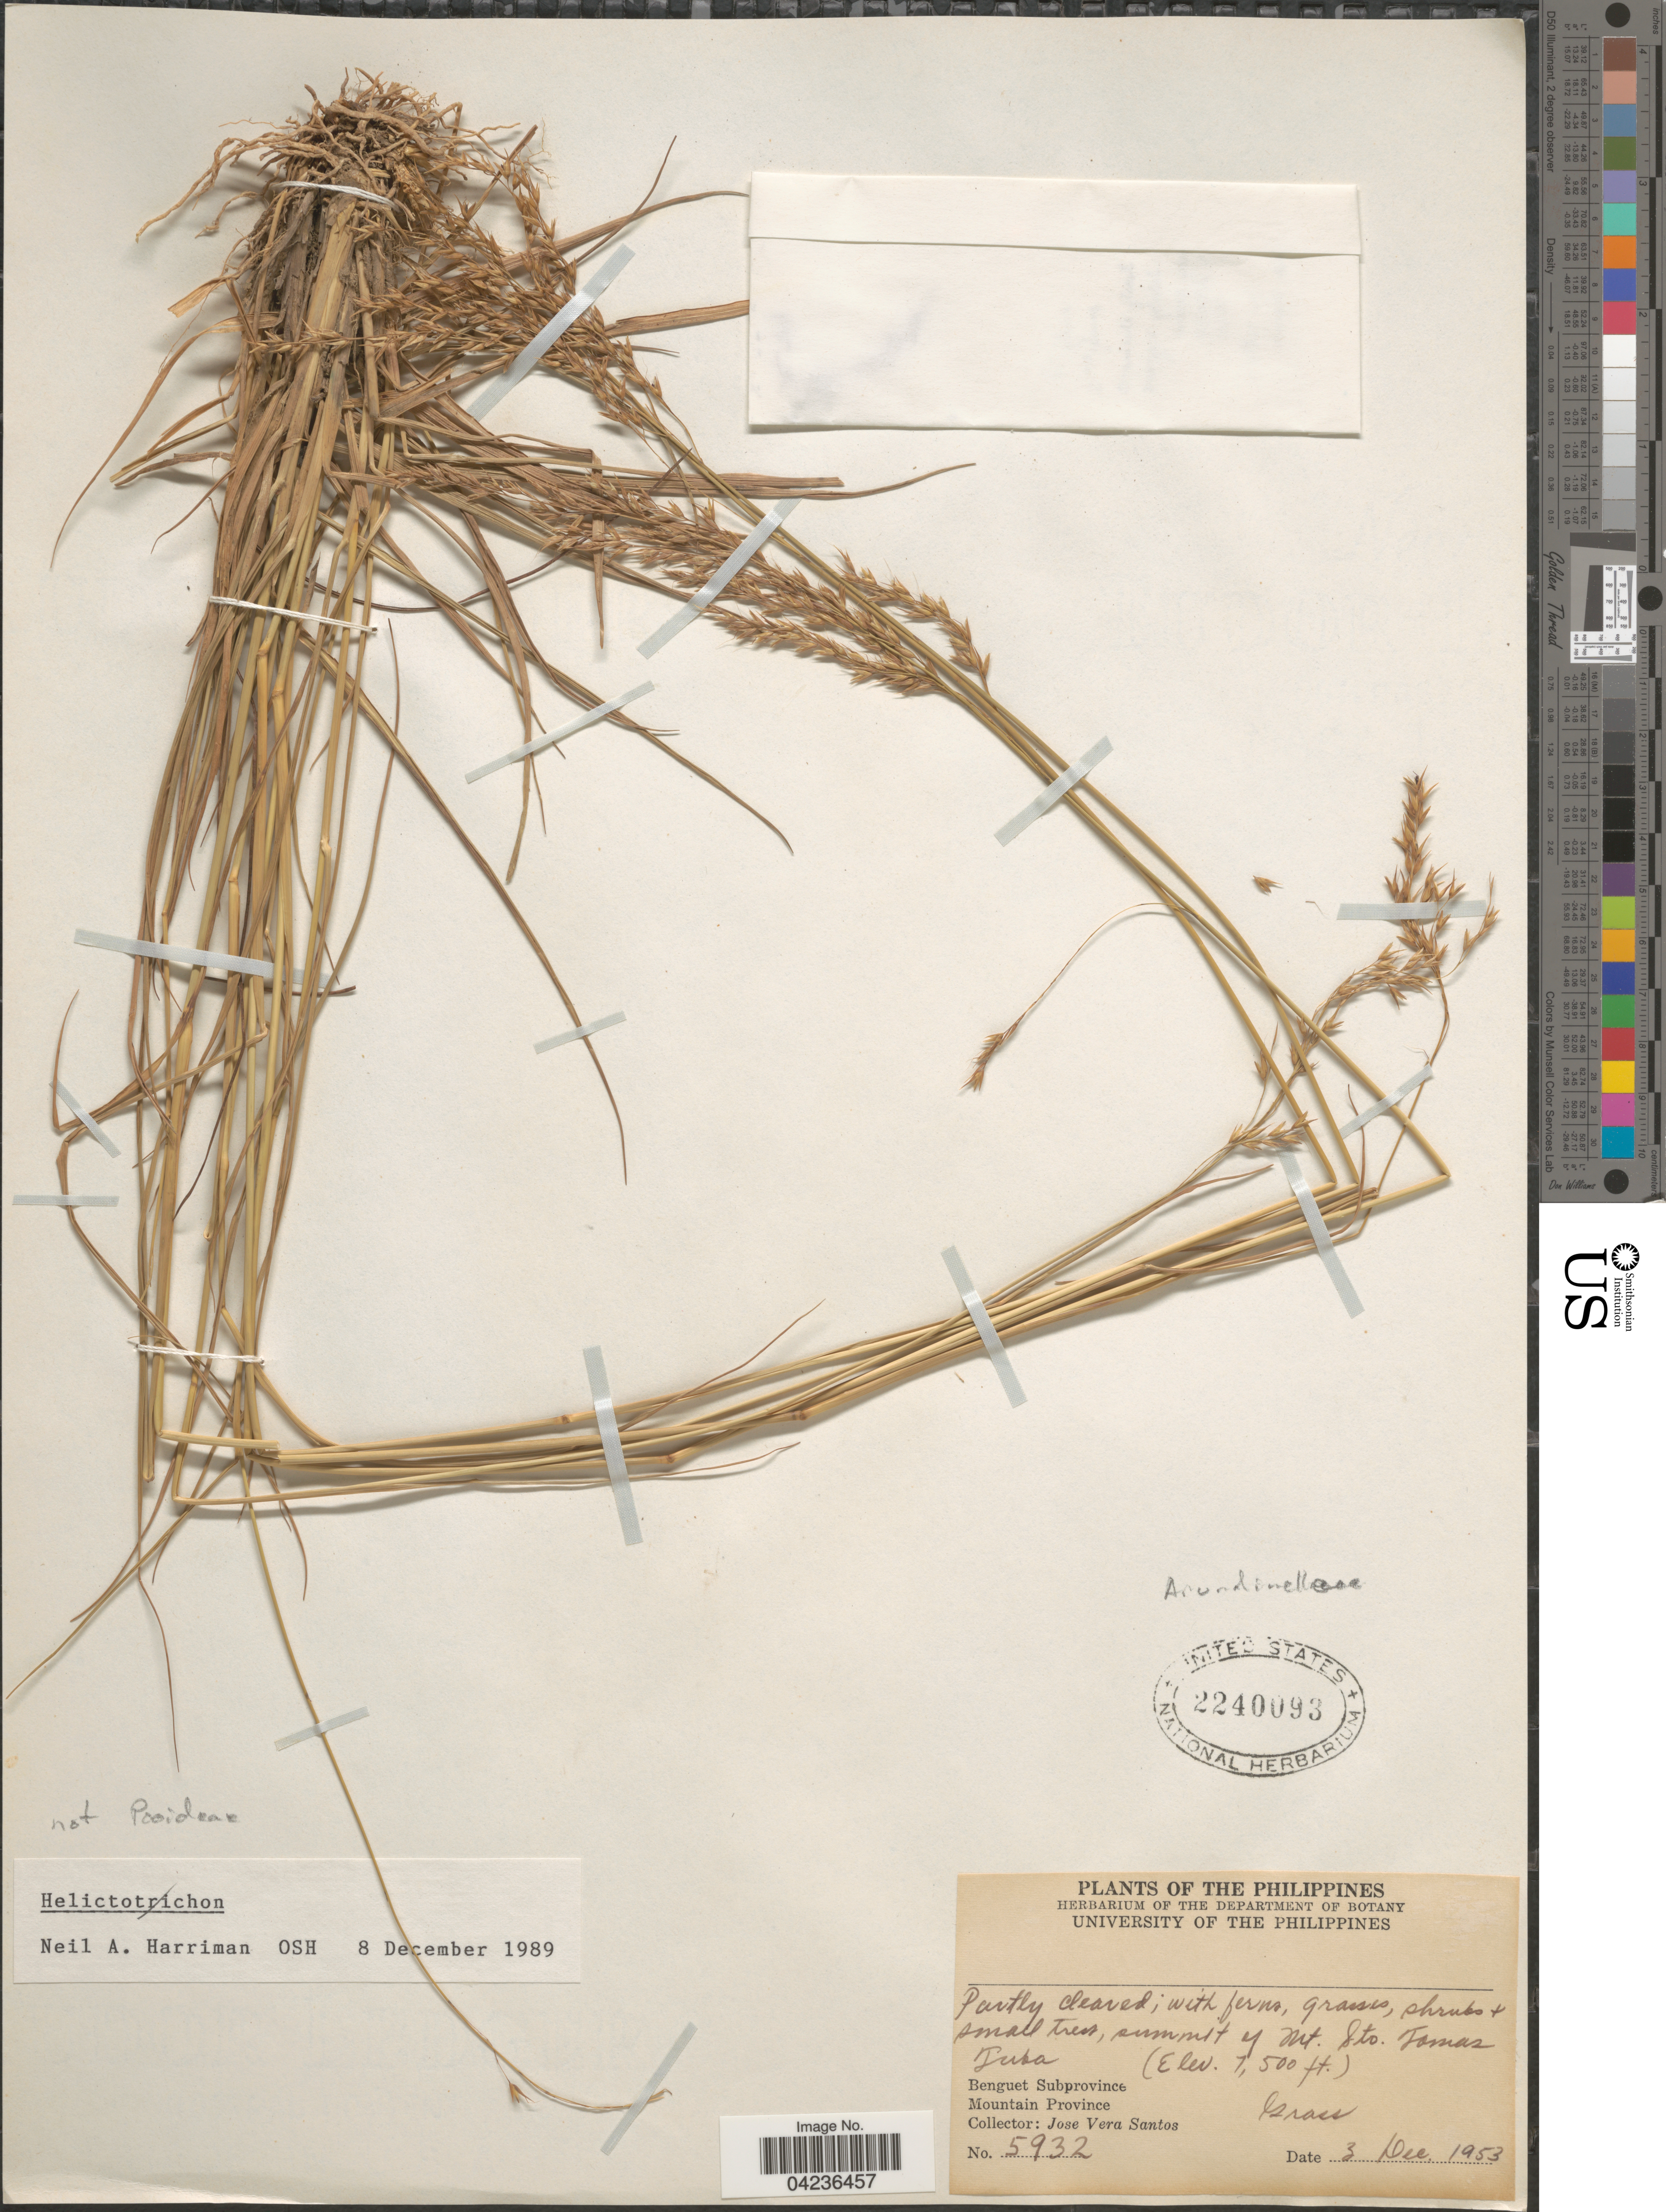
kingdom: Plantae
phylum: Tracheophyta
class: Liliopsida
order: Poales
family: Poaceae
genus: Arundinella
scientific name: Arundinella sp.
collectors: J. Santos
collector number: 5932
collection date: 1953-12-03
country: Philippines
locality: Summit of Mt. Sto. Tomas. Tuba. Benguet Subprovince. Mountain Province.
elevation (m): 2286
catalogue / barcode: US 2240093